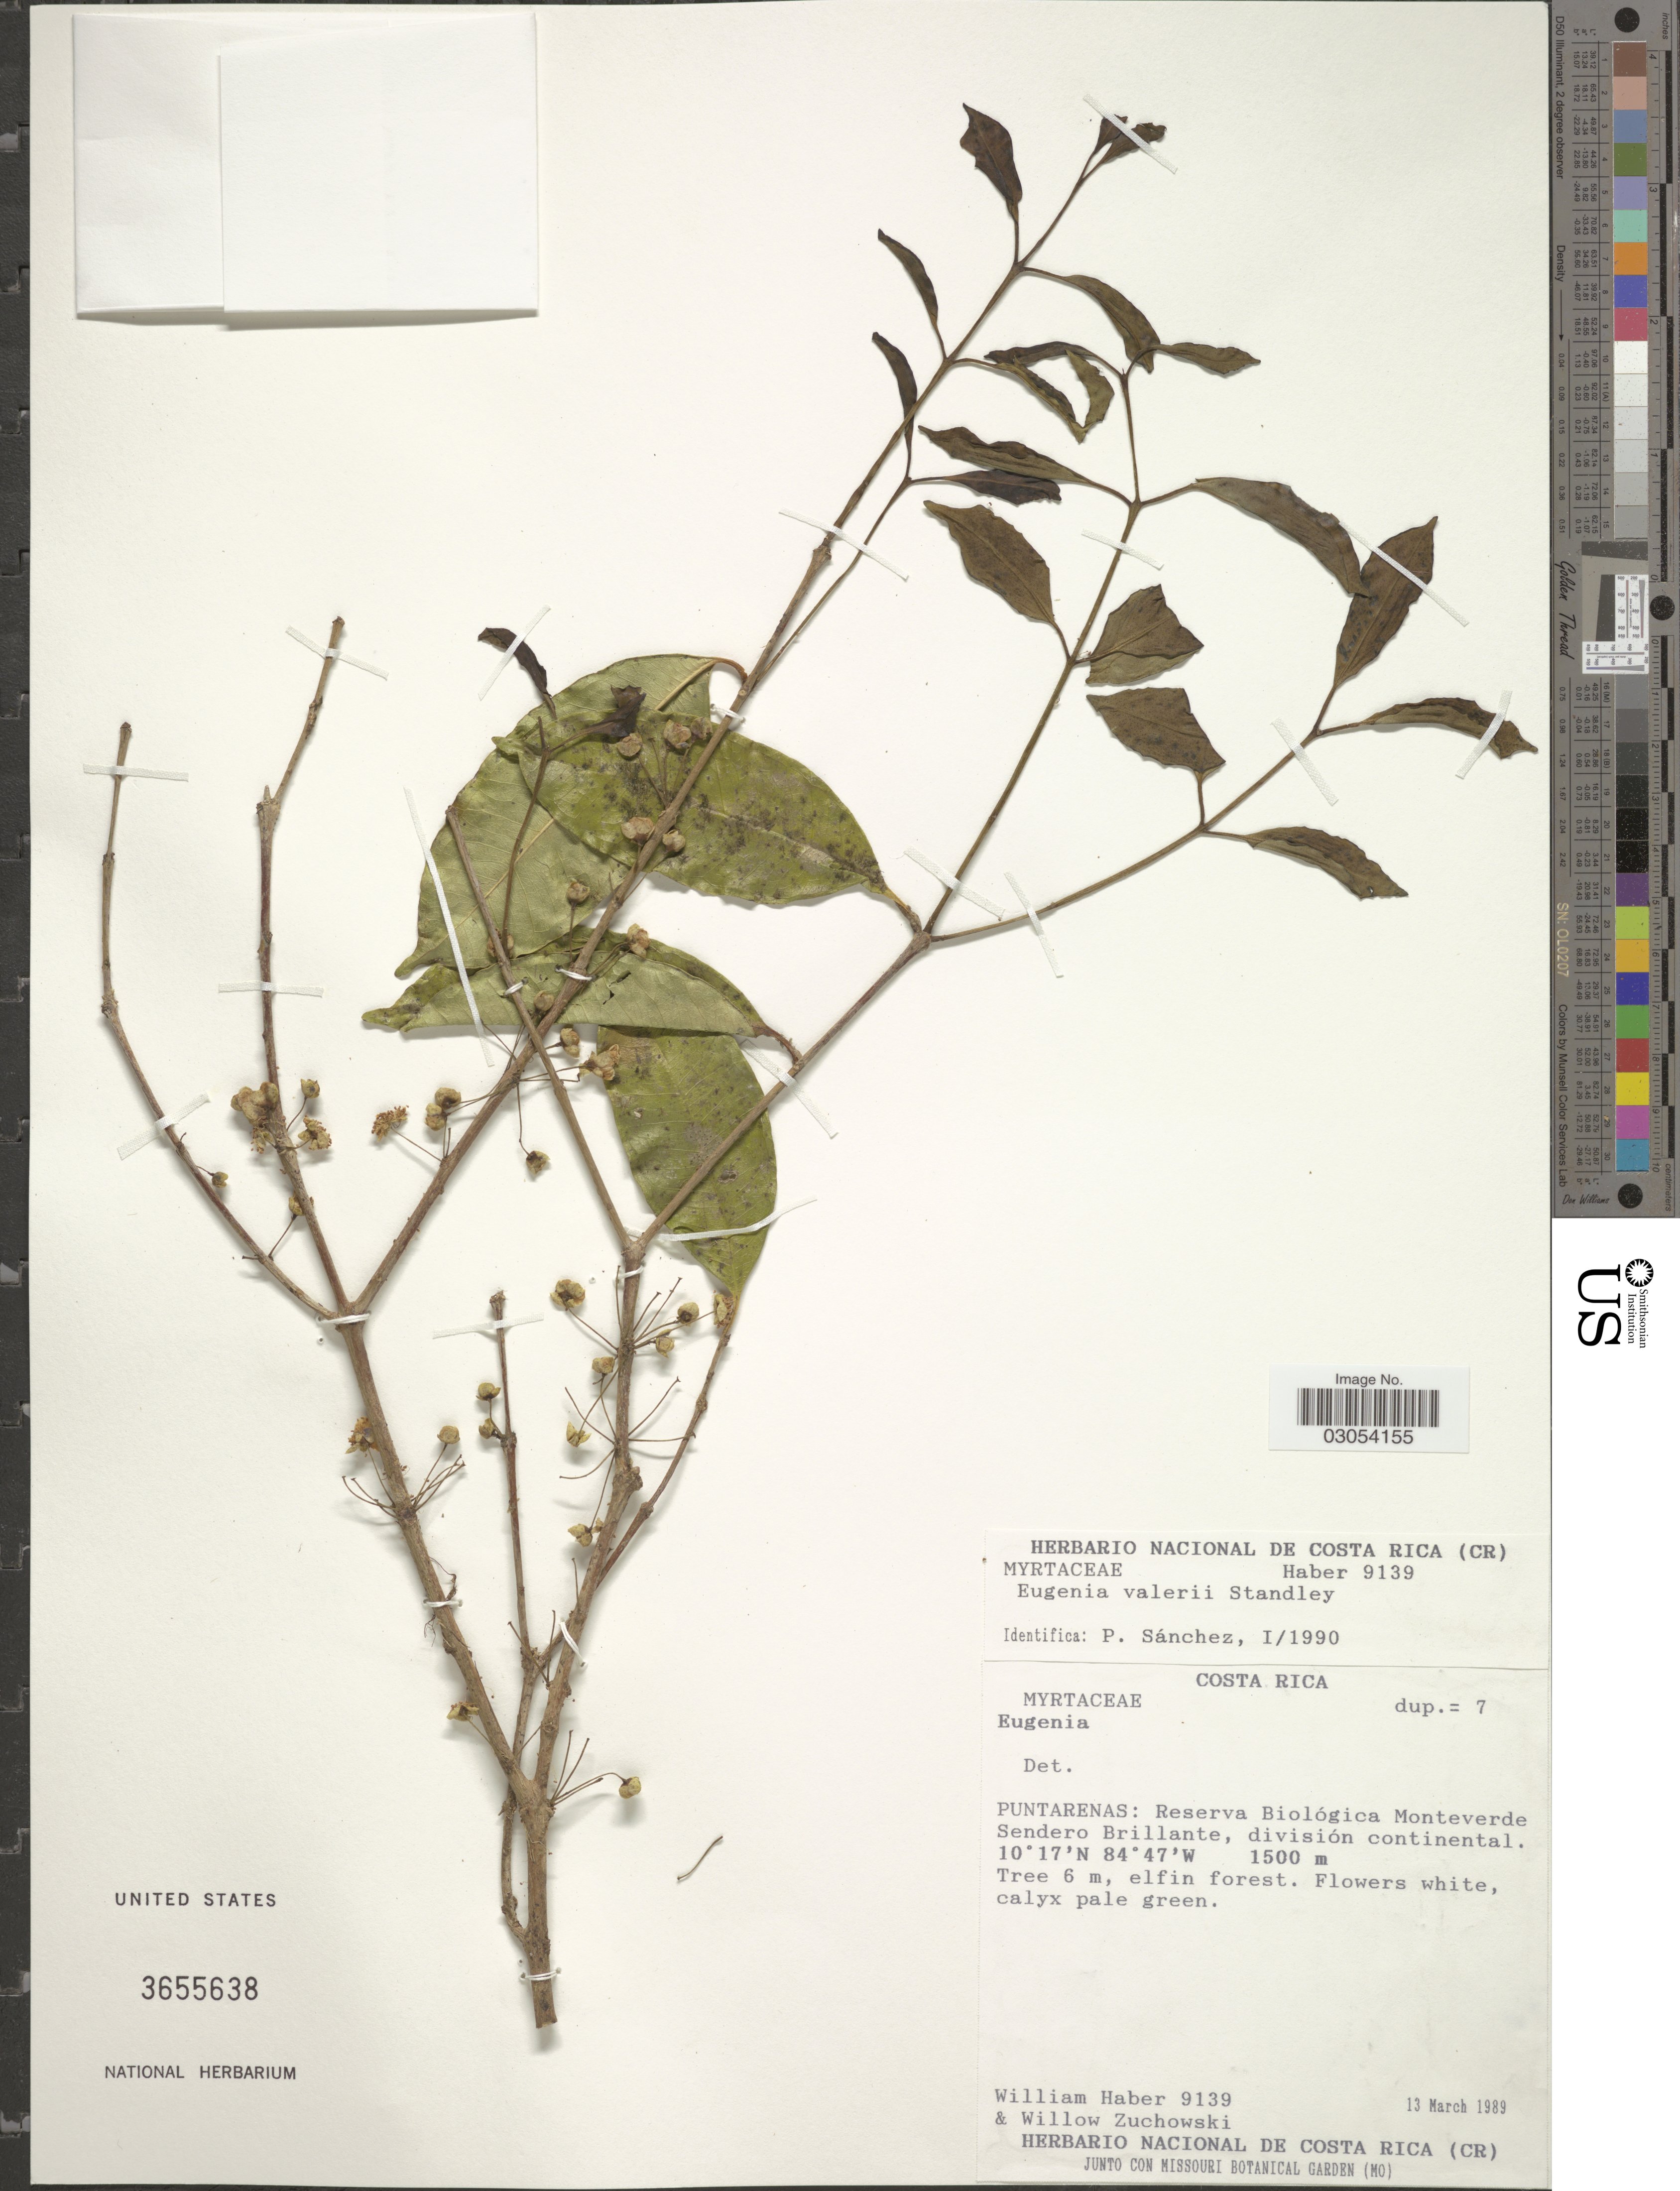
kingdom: Plantae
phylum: Tracheophyta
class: Magnoliopsida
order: Myrtales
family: Myrtaceae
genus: Eugenia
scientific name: Eugenia valerii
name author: Standl.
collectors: W. Haber & W. Zuchowski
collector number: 9139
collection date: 1989-03-13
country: Costa Rica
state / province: Puntarenas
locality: Reserva Biológica Monteverde Sendero Brillante, división continental.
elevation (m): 1500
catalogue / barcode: US 3655638